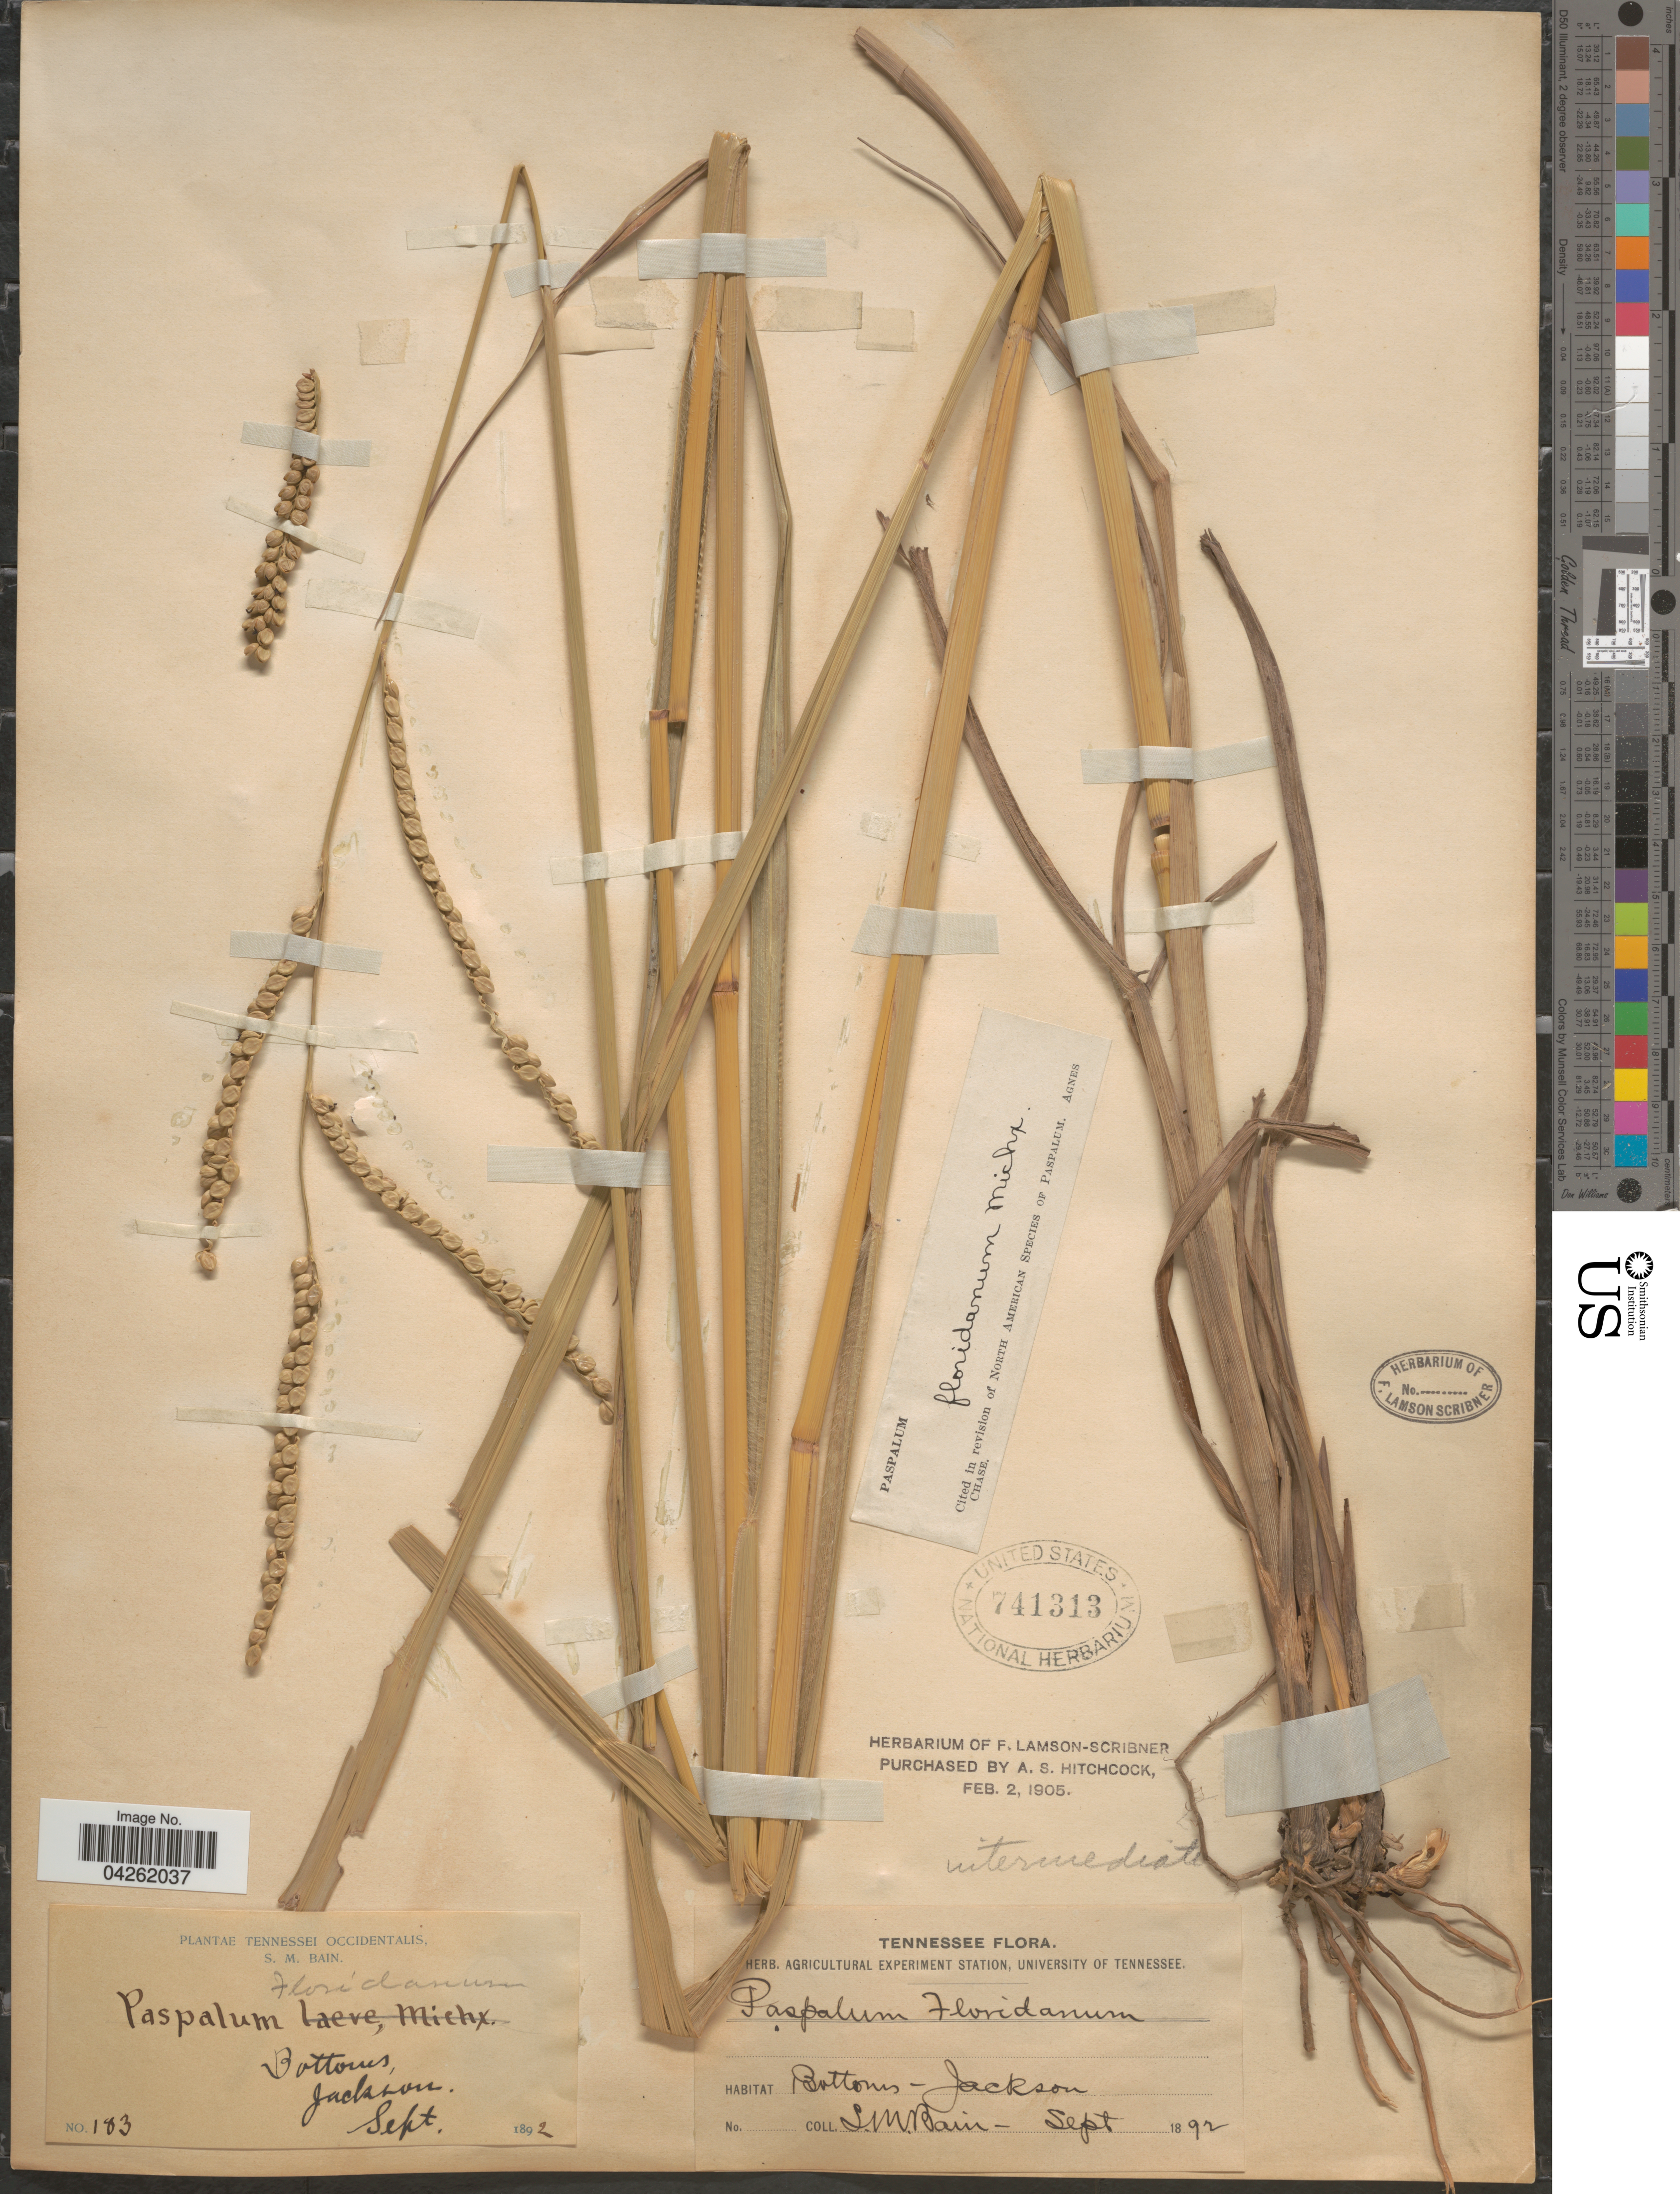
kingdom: Plantae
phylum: Tracheophyta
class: Liliopsida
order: Poales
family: Poaceae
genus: Paspalum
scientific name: Paspalum floridanum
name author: Michx.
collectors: S. M. Bain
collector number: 183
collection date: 1892-09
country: United States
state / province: Tennessee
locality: Tennessei Occidentalis. Bottoms, Jackson.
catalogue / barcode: US 741313